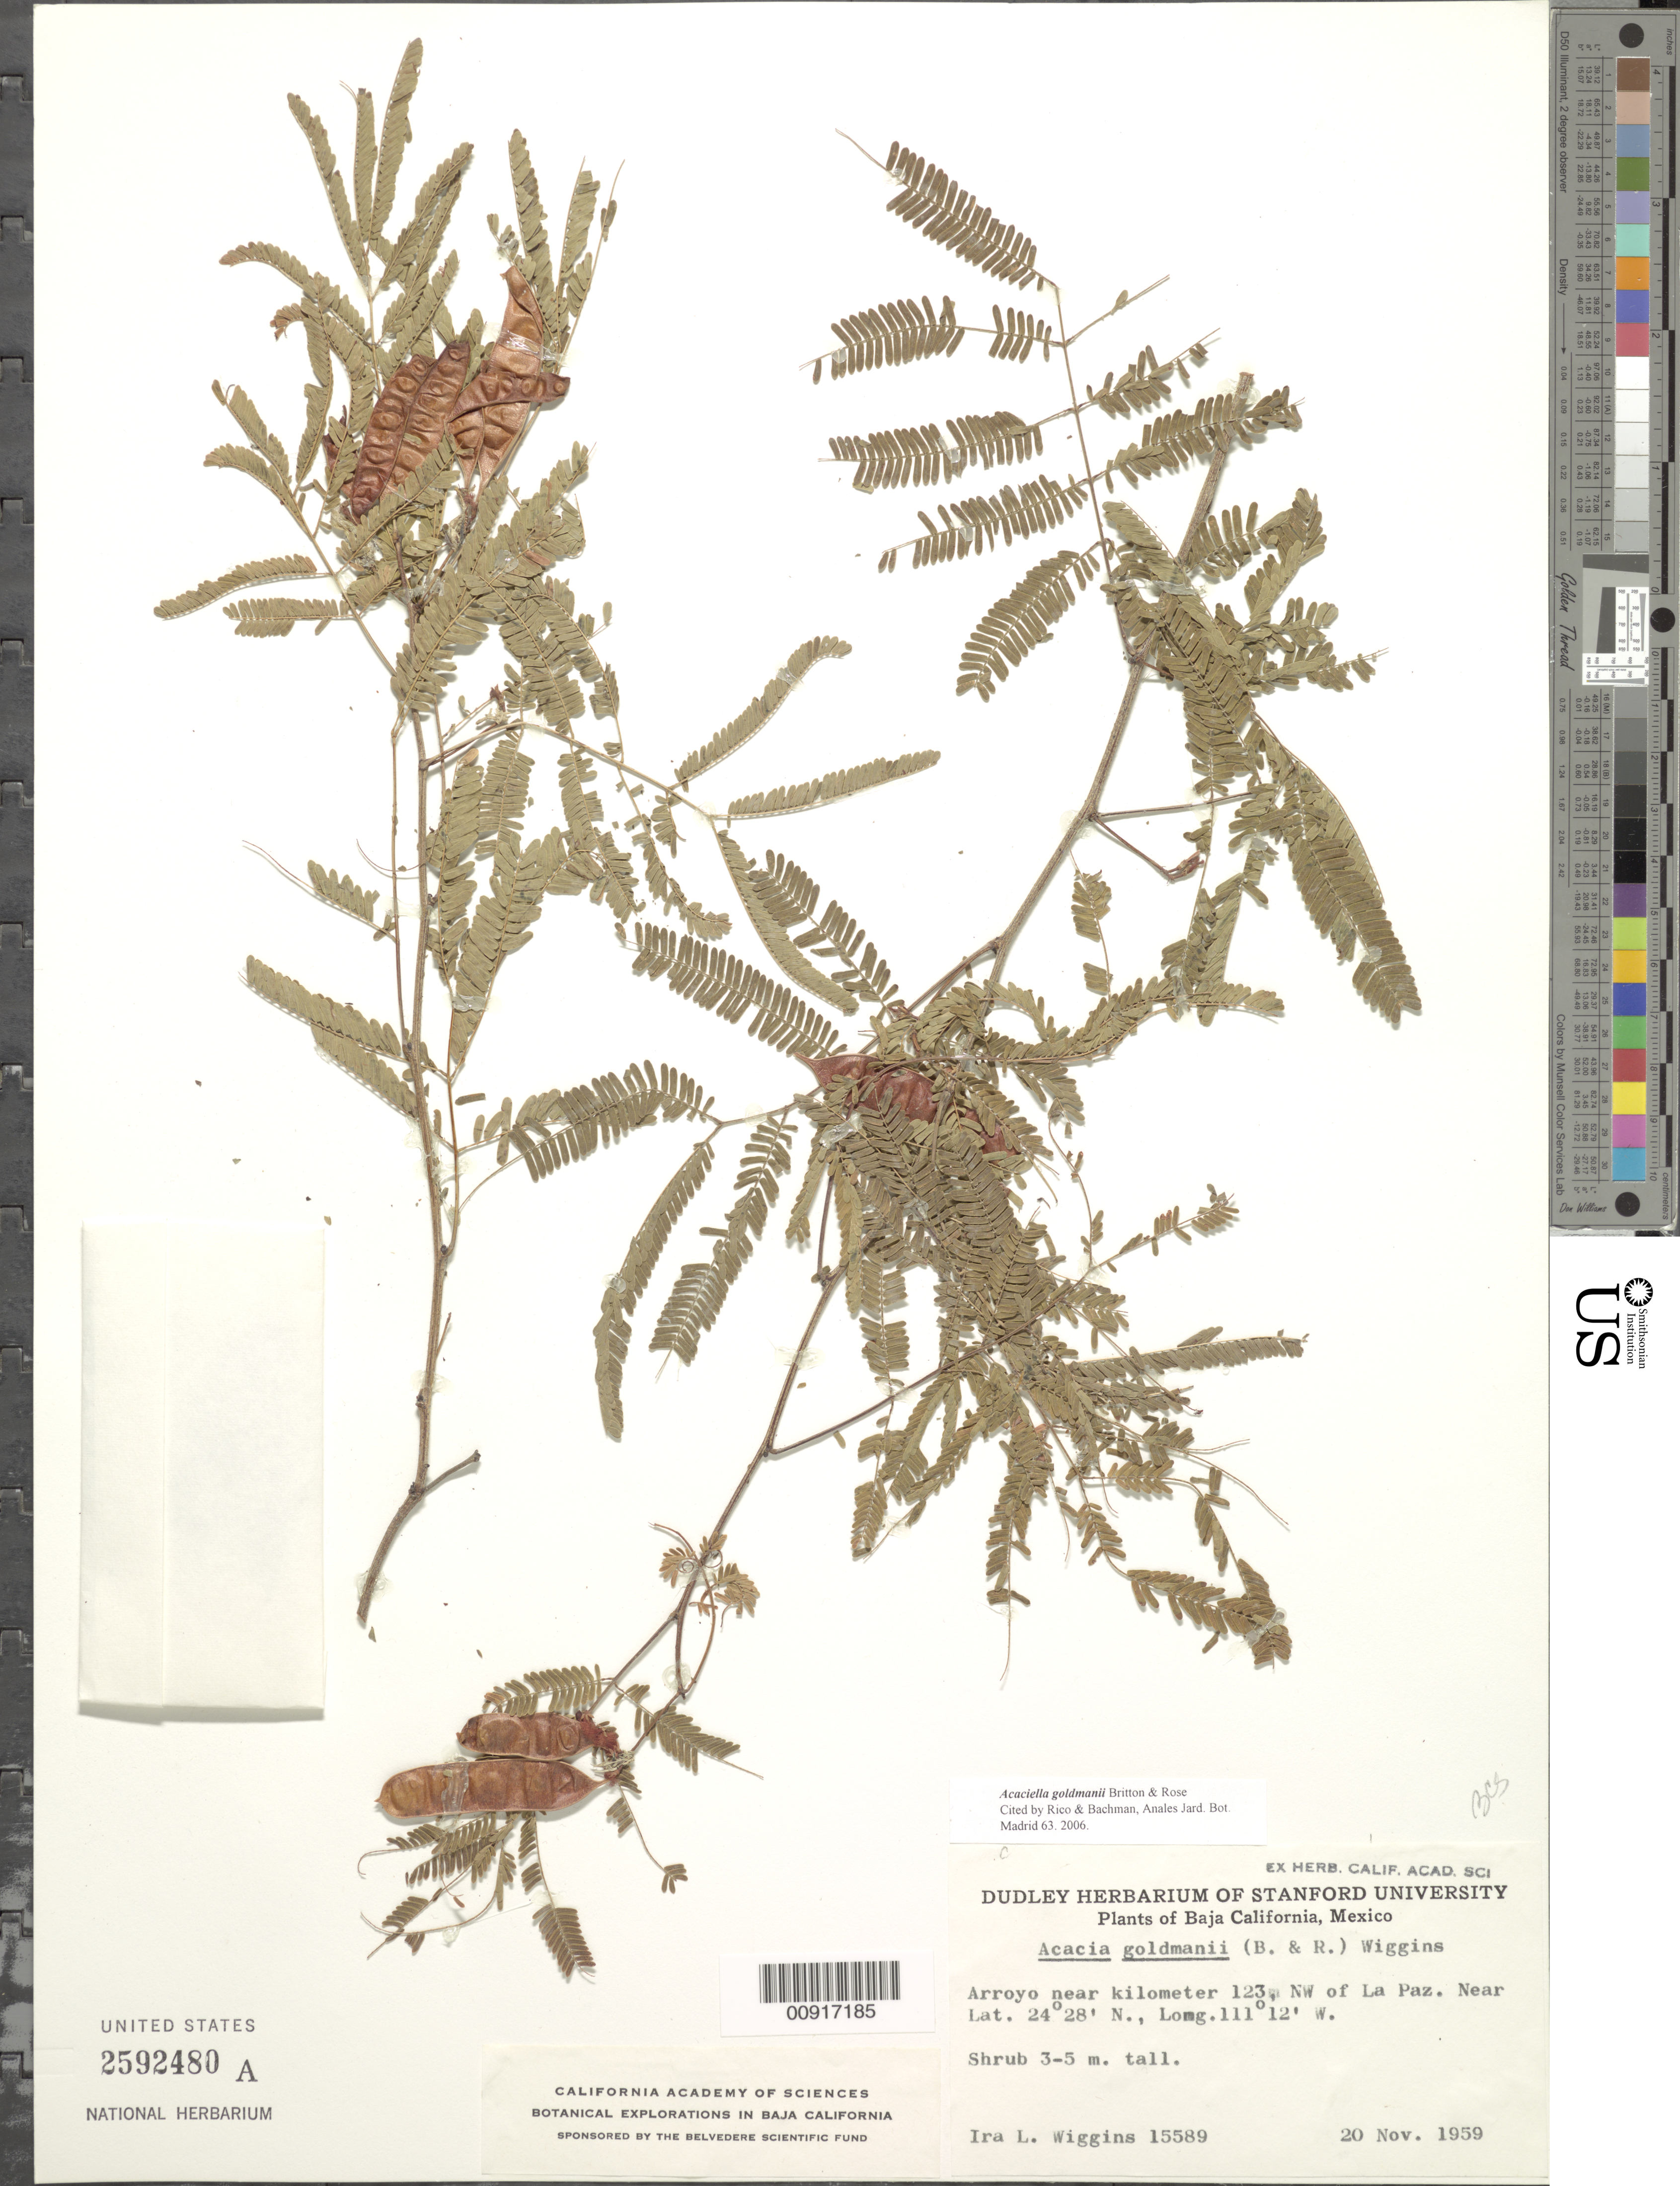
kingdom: Plantae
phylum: Tracheophyta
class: Magnoliopsida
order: Fabales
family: Fabaceae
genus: Acaciella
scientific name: Acaciella goldmanii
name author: Britton & Rose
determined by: Rico, L.; Bachman, --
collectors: I. L. Wiggins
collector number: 15589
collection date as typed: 20 Nov 1959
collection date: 1959-11-20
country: Mexico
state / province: Baja California Sur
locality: Arroyo near kilometer 123, NW of La Paz.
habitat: Arroyo.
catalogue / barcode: US 2592480A